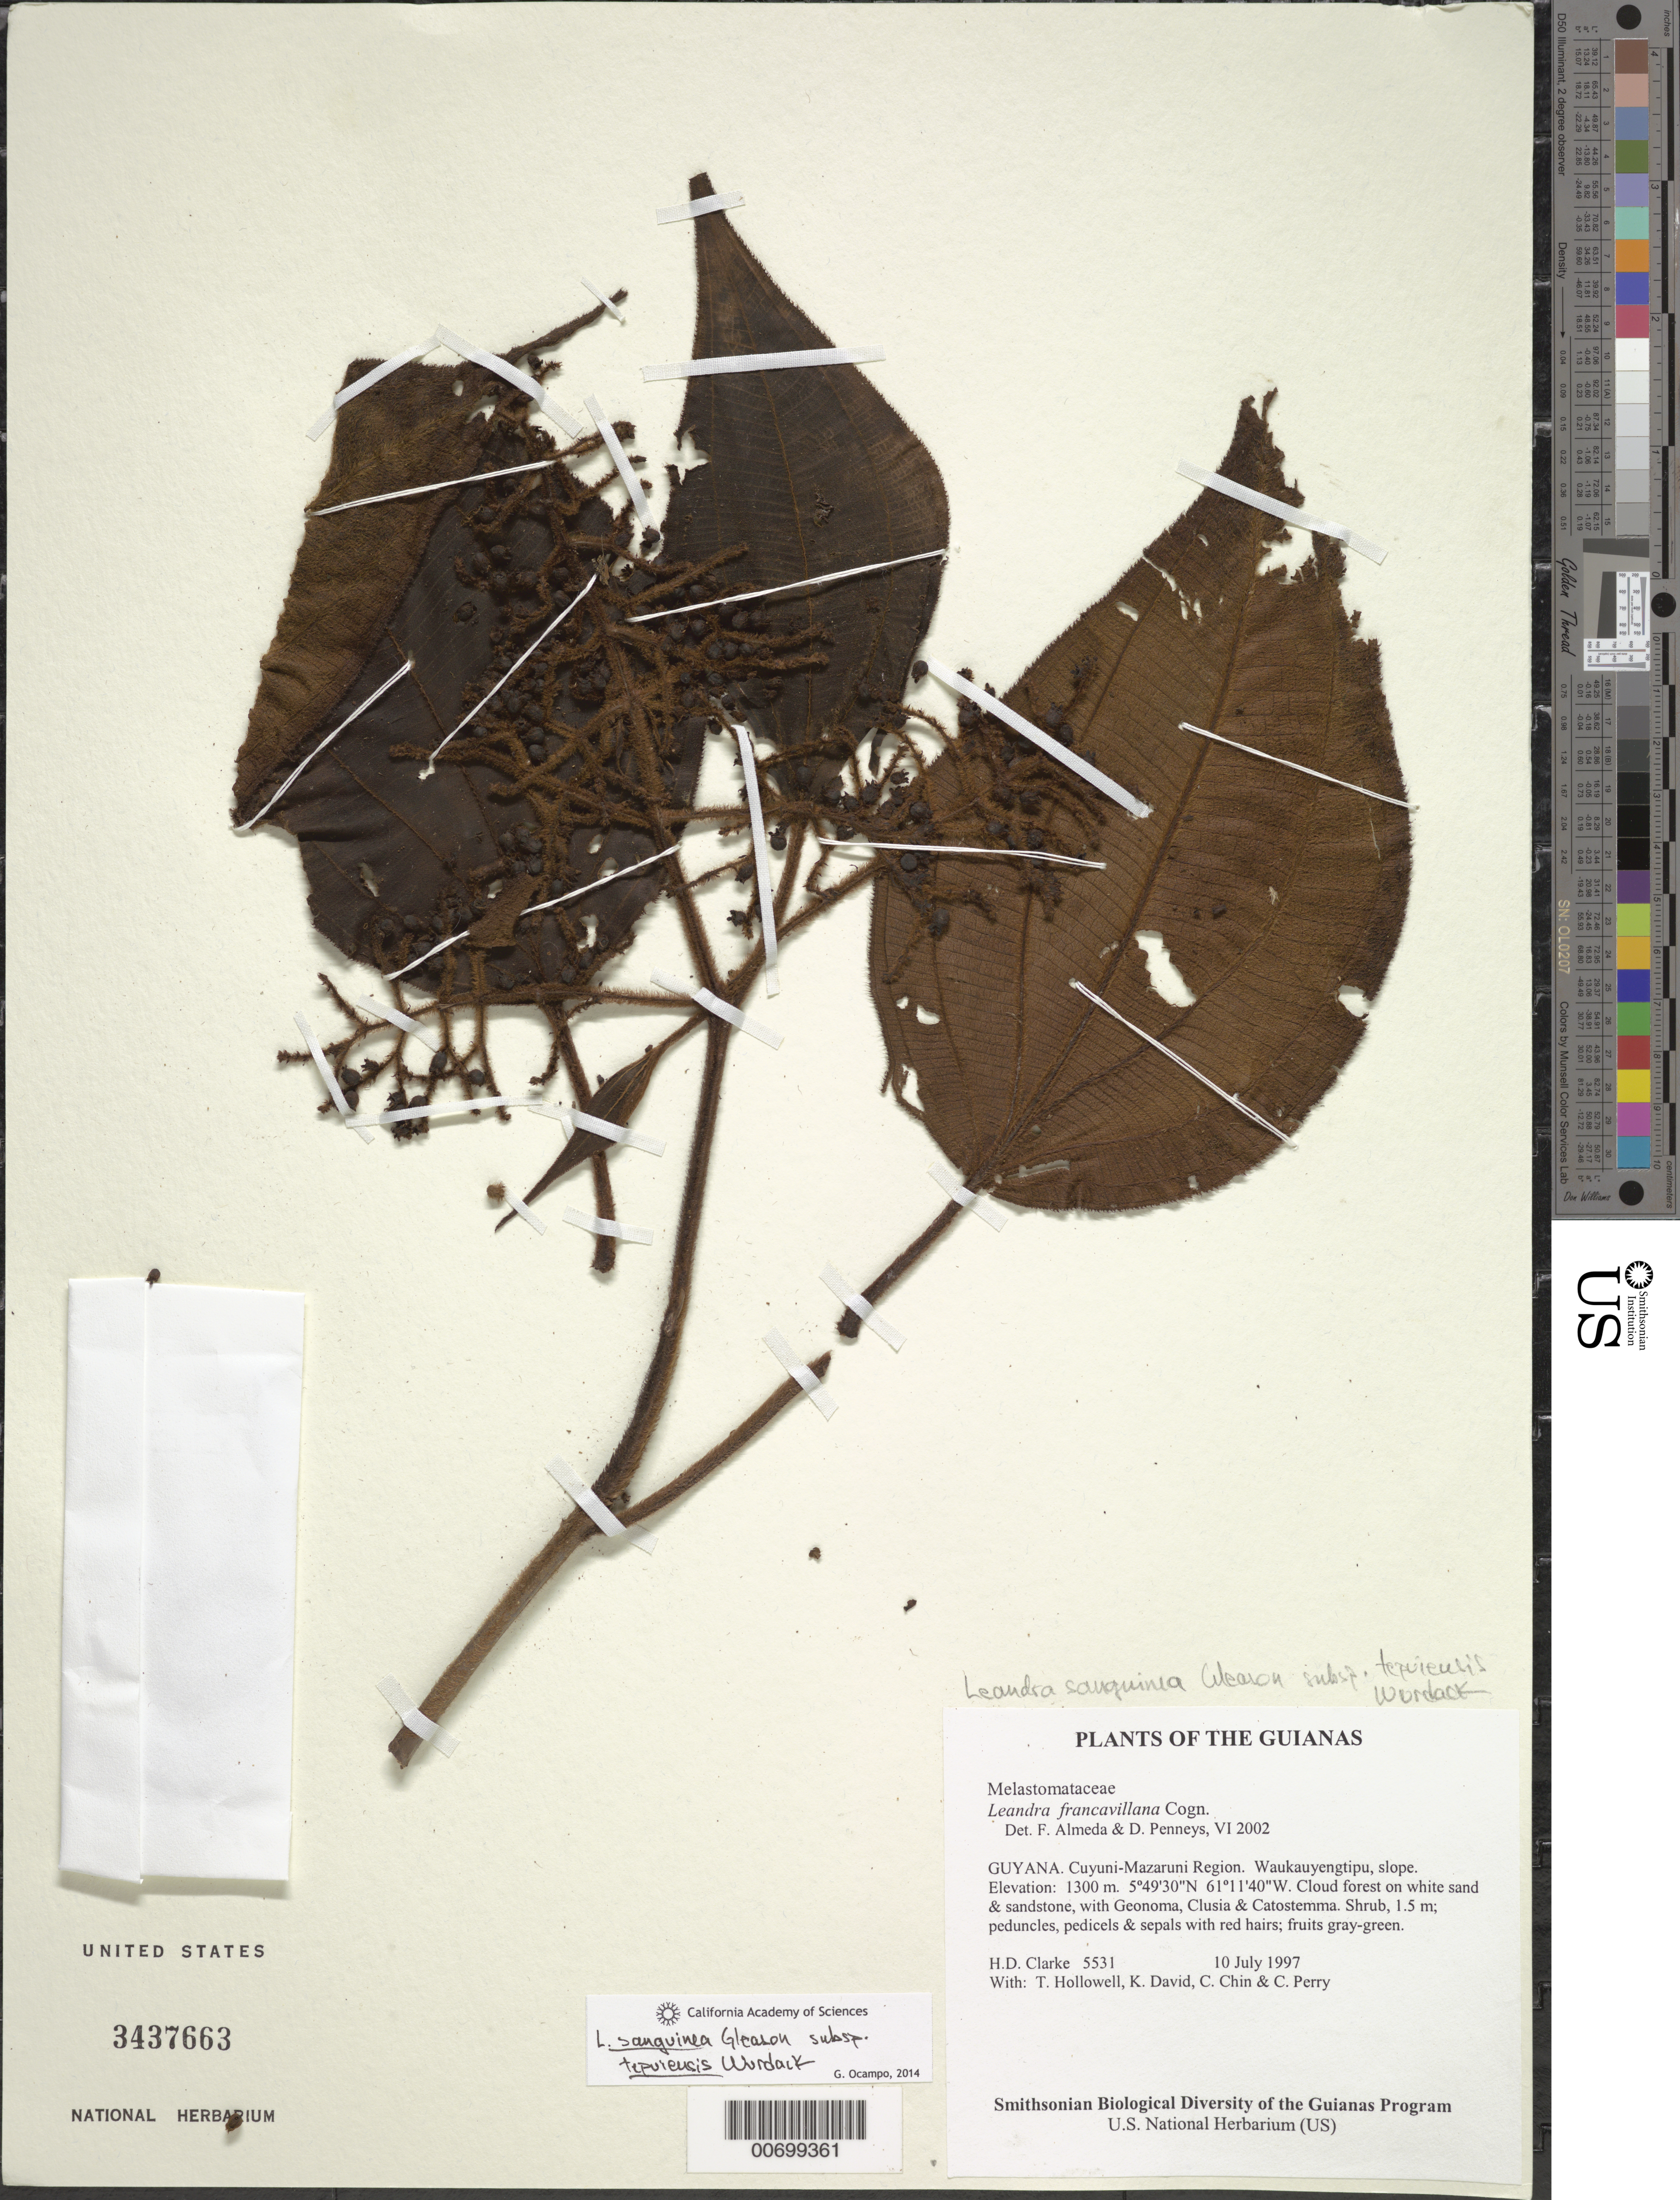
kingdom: Plantae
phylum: Tracheophyta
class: Magnoliopsida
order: Myrtales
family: Melastomataceae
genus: Leandra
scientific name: Leandra francavillana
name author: Cogn.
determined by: Almeda, F.; Penneys, D. S.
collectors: H. D. Clarke, T. Hollowell, K. David, C. Chin & C. Perry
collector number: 5531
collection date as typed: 10 July 1997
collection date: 1997-07-10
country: Guyana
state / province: Cuyuni-Mazaruni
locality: Waukauyengtipu, slope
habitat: Cloud forest on white sand & sandstone, with Geonoma, Clusia & Catostemma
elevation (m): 1300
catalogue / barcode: US 3437663